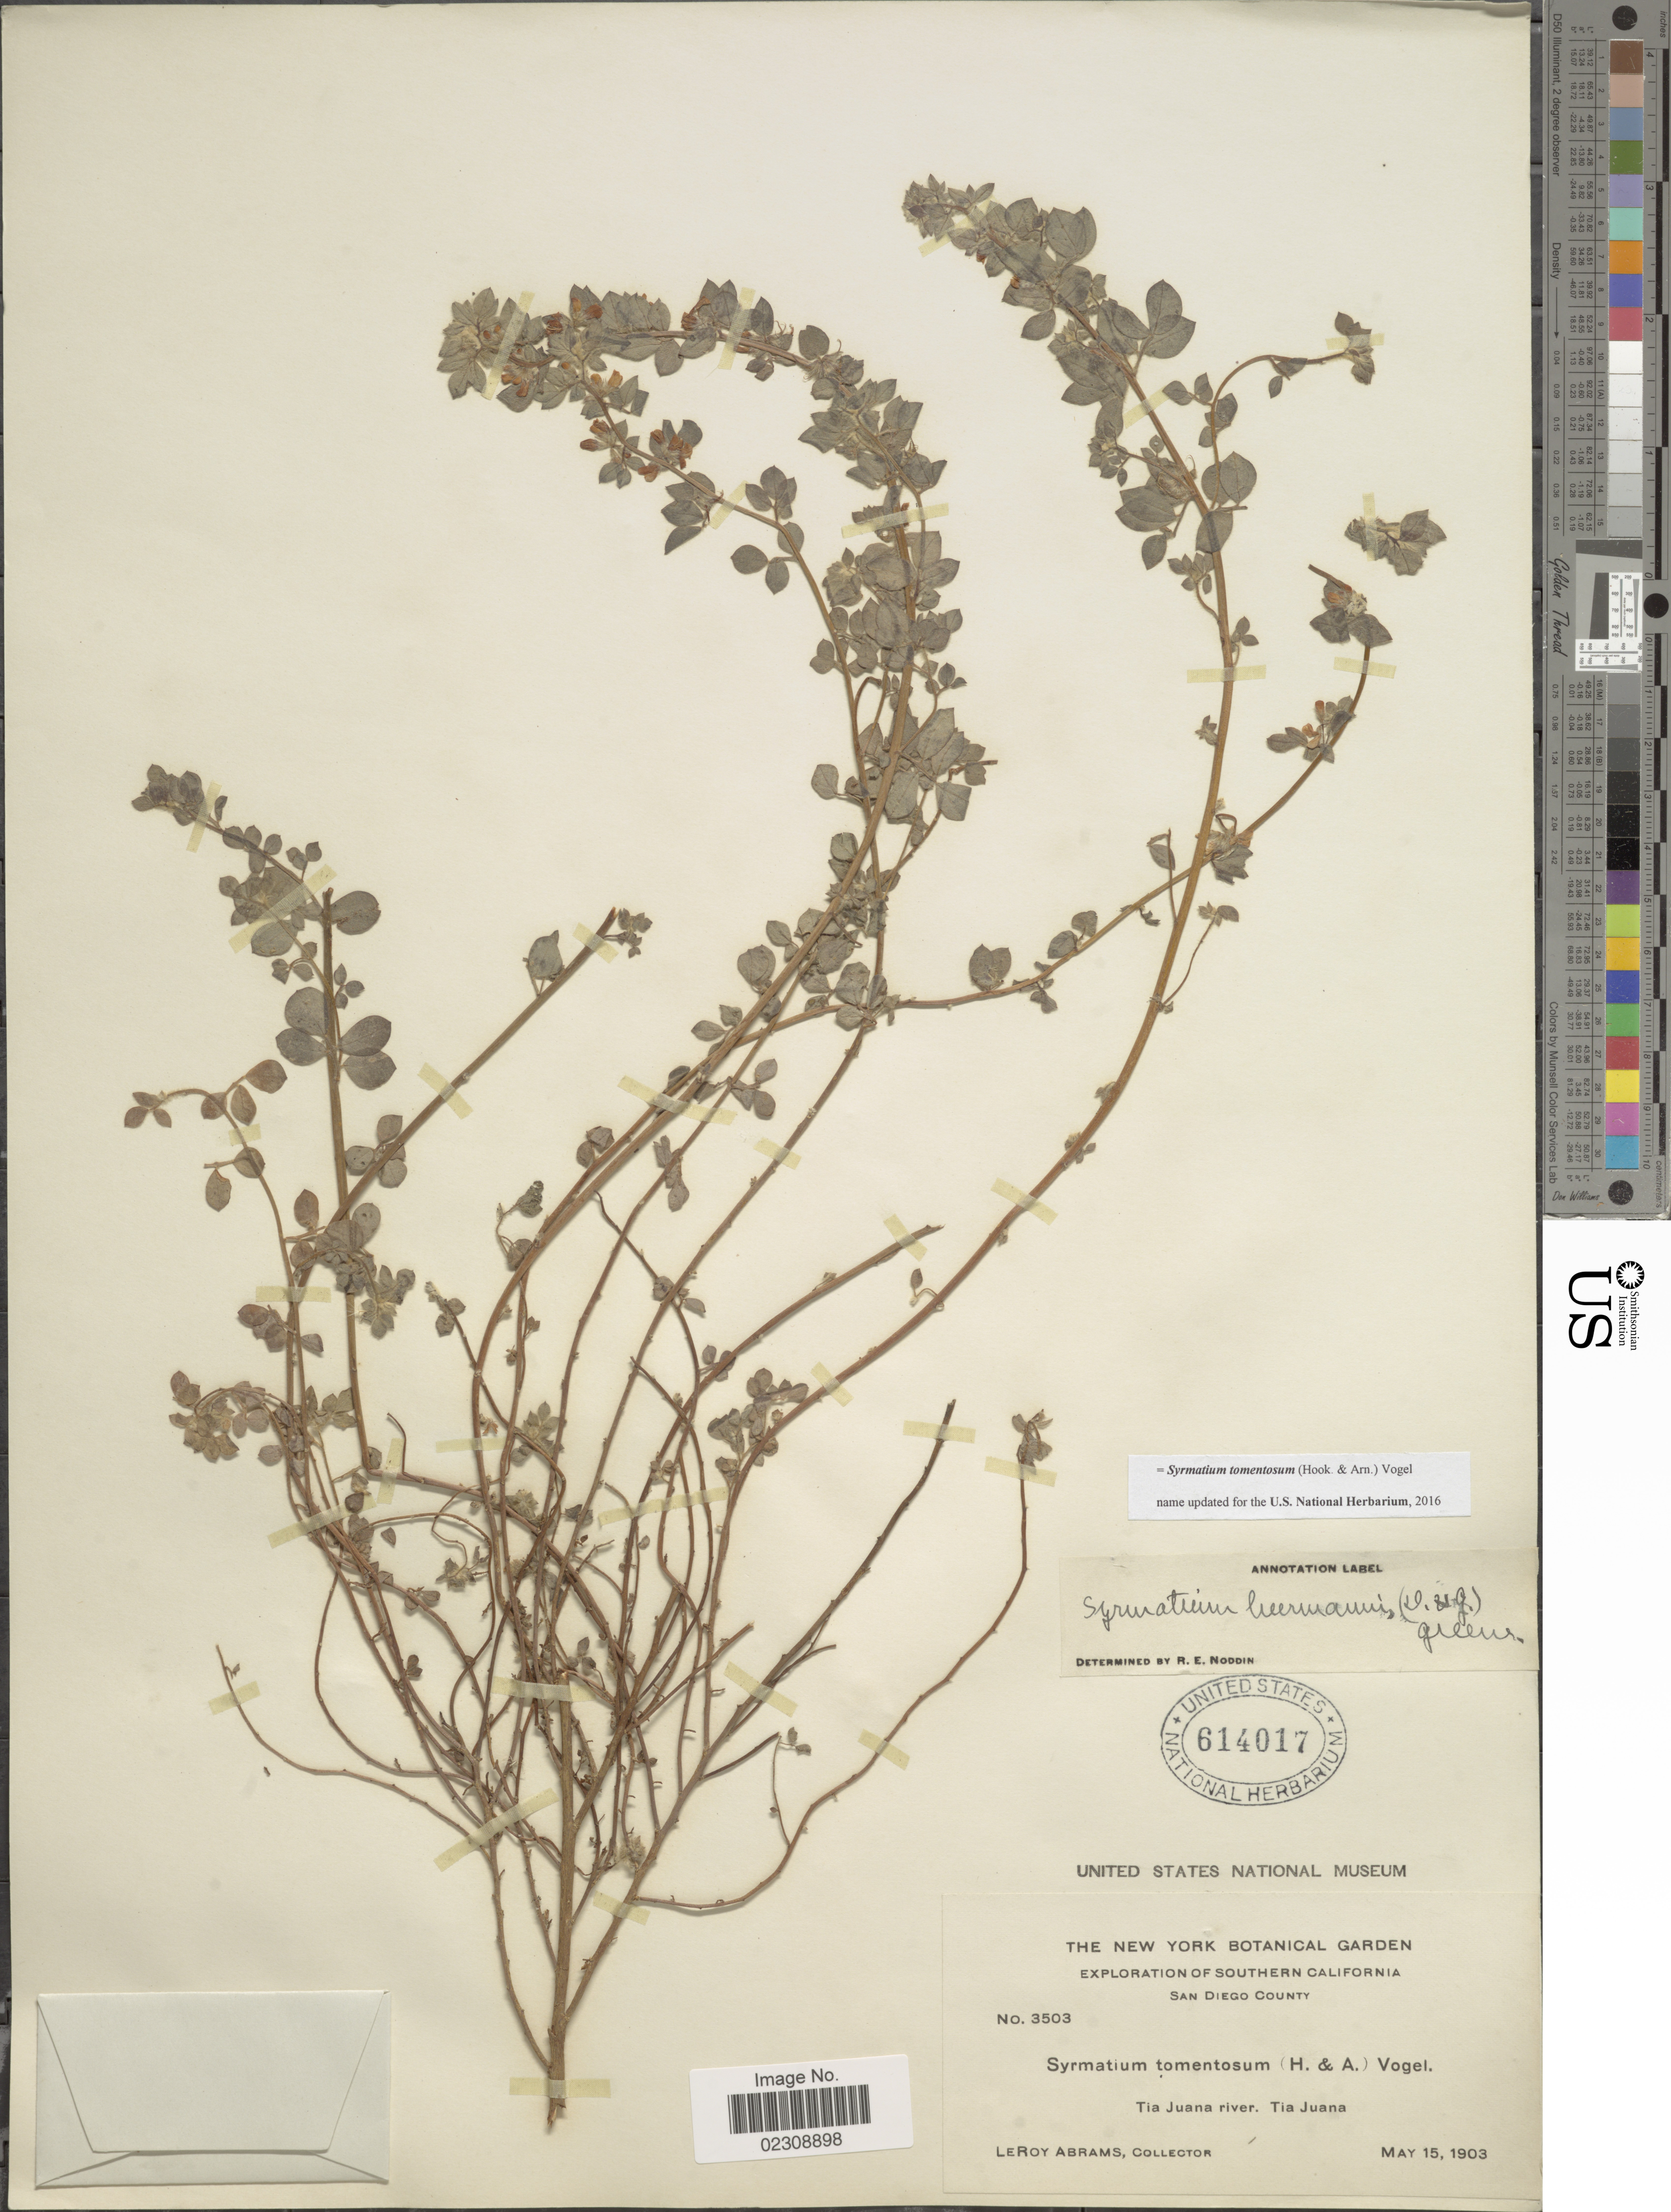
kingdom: Plantae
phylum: Tracheophyta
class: Magnoliopsida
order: Fabales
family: Fabaceae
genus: Syrmatium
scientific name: Syrmatium tomentosum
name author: (Hook. & Arn.) Vogel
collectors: L. Abrams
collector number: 3503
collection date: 1903-05-15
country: United States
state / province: California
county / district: San Diego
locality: Southern California. San Diego County. Tia Juana river. Tia Juana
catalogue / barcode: US 614017